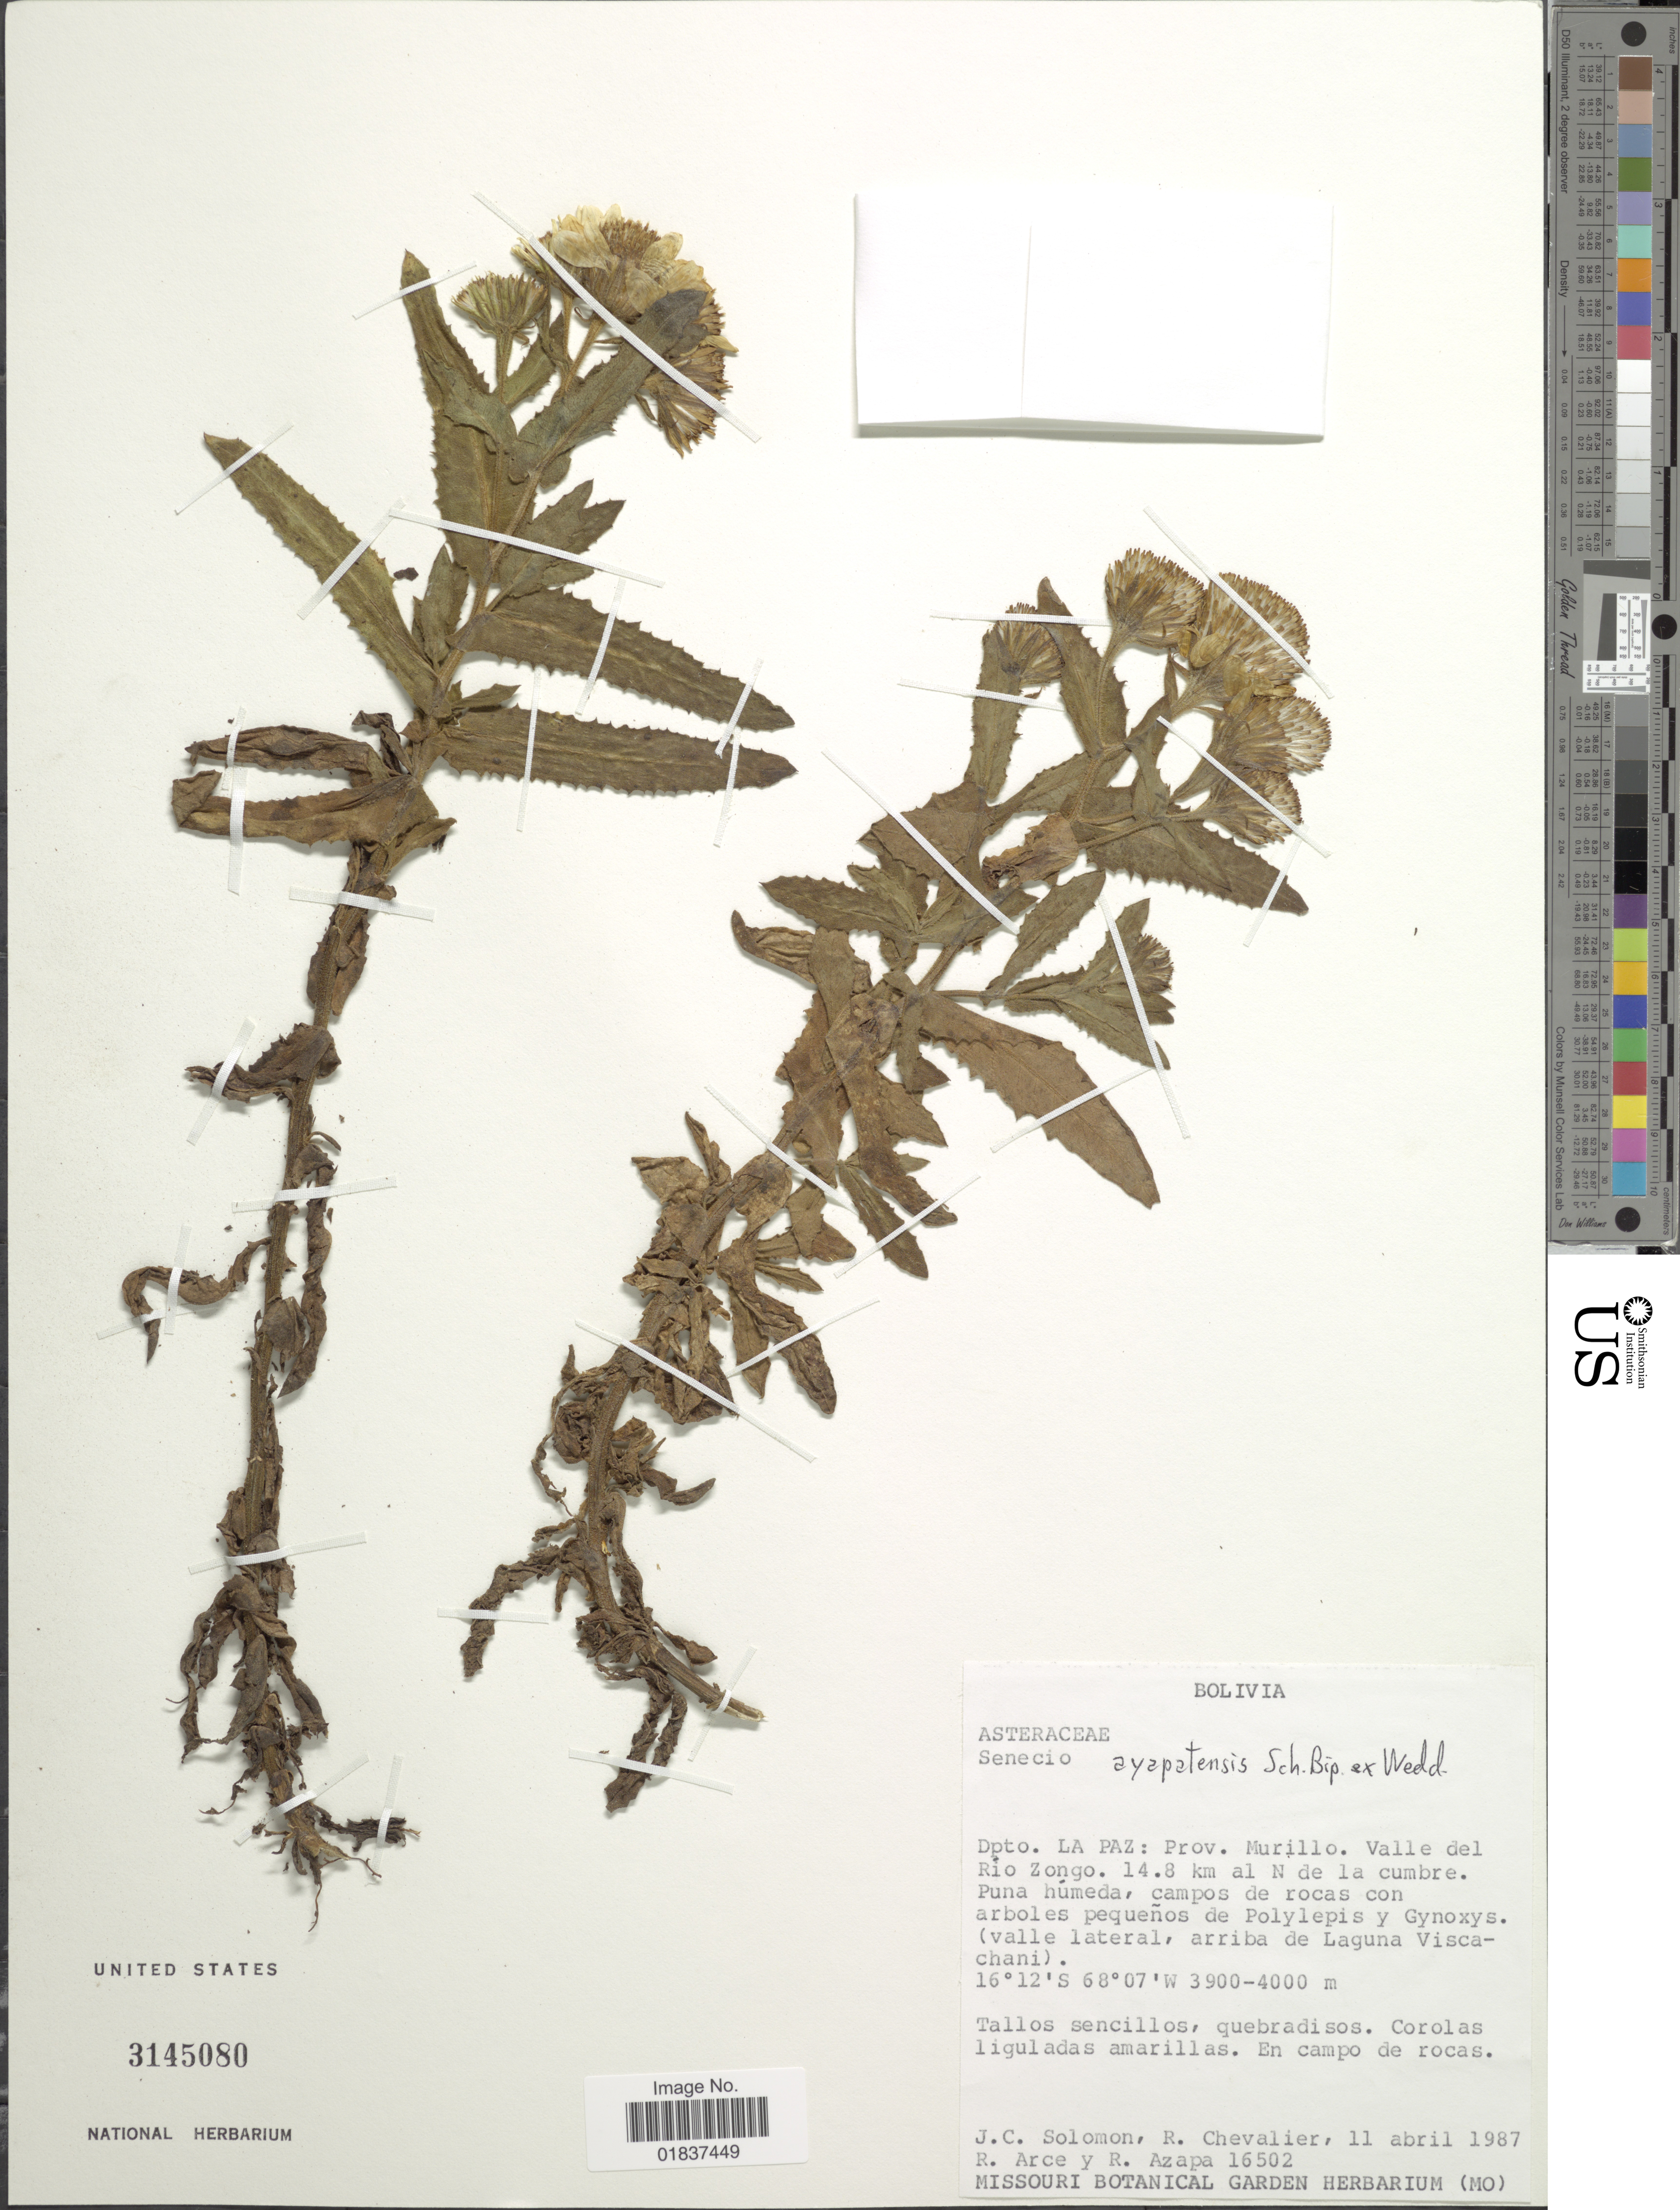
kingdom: Plantae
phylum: Tracheophyta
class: Magnoliopsida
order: Asterales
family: Asteraceae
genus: Senecio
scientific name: Senecio ayapatensis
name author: Sch. Bip.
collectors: J. C. Solomon, R. C. Chevalier, R. Arce & R. Azapa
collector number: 16502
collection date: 1987-04-11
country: Bolivia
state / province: La Paz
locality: Dpto. La Paz: Prov. Murillo. Valle del Rio Zongo. 14.8 km al N de la cumbre.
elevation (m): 3900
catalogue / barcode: US 3145080